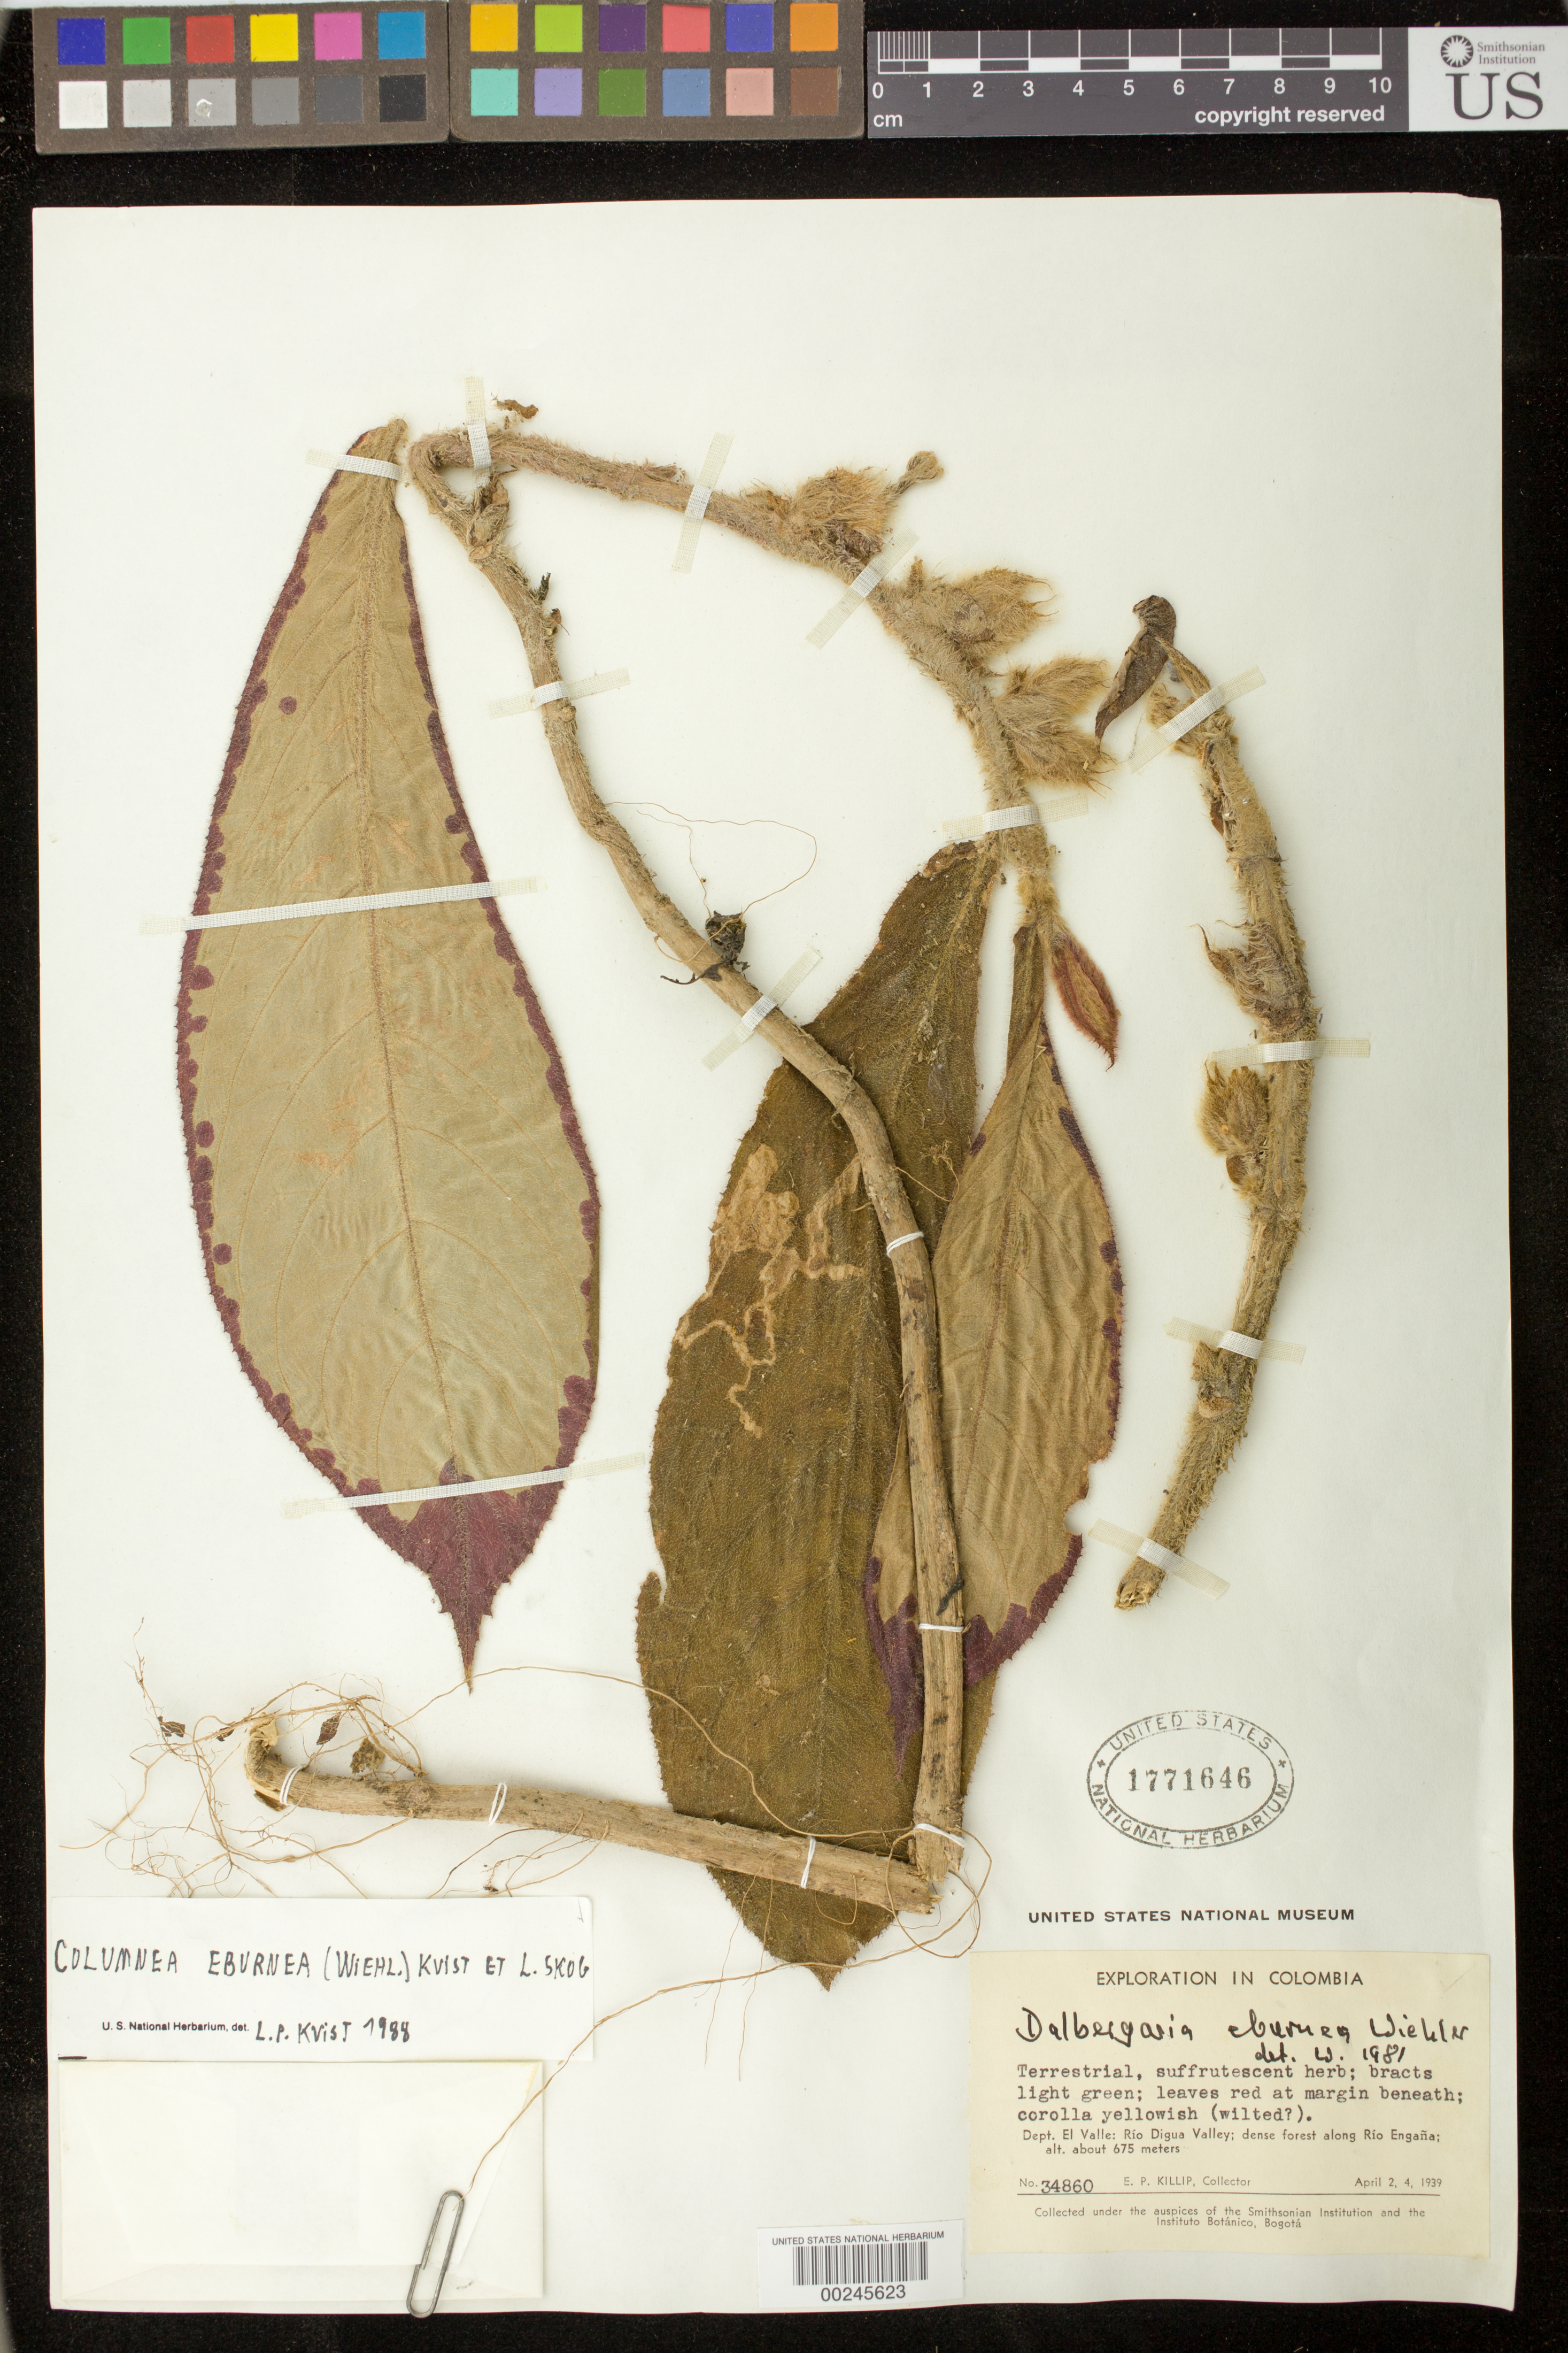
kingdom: Plantae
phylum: Tracheophyta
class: Magnoliopsida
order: Lamiales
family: Gesneriaceae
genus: Columnea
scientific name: Columnea eburnea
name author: (Wiehler) L.P. Kvist & L.E. Skog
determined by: Kvist, L. P., (US), Smithsonian Institution - National Museum of Natural History (UNITED STATES)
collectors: E. P. Killip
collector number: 34860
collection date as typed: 2-4 Apr 1939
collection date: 1939-04-02/1939-04-04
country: Colombia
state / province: Valle del Cauca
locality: Rio Digua valley, along Rio Engana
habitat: Dense forest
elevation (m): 675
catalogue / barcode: US 1771646